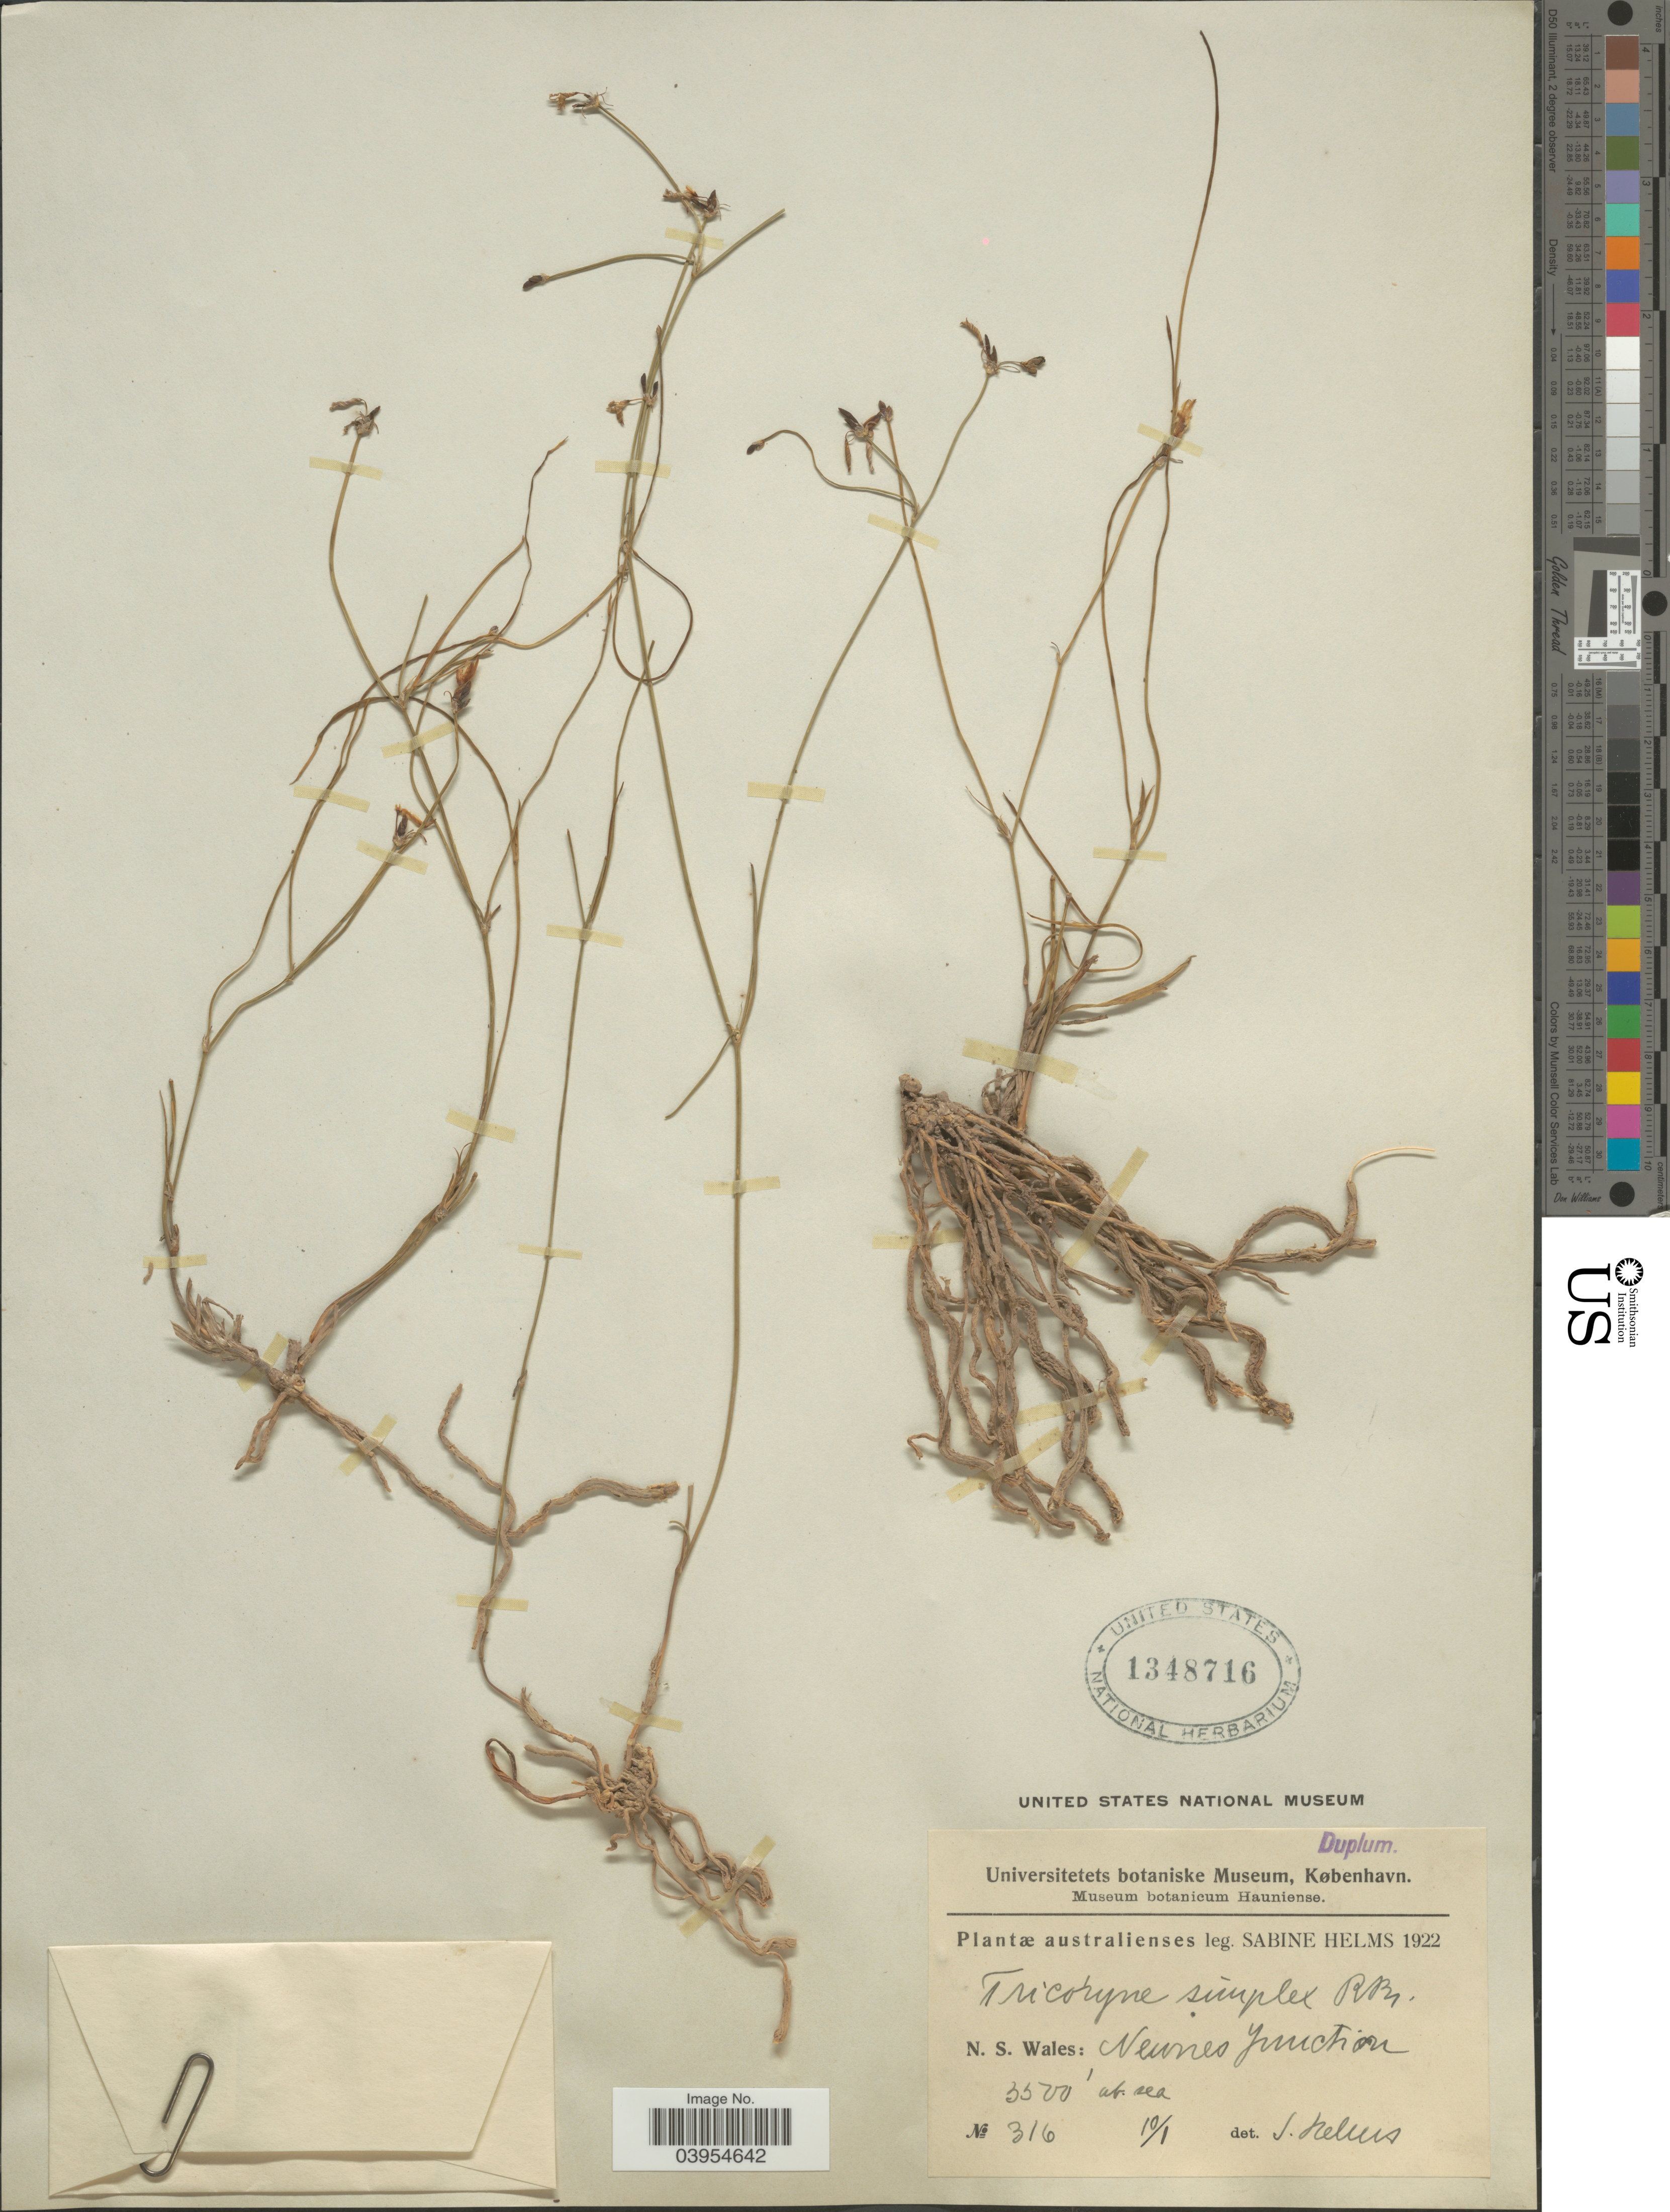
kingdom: Plantae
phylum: Tracheophyta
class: Liliopsida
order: Asparagales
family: Asphodelaceae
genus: Tricoryne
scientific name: Tricoryne simplex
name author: R. Br.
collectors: S. Helms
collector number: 316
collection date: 1922-01-10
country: Australia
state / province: New South Wales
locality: N. S. Wales: Newnes Junction.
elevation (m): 1067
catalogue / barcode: US 1348716